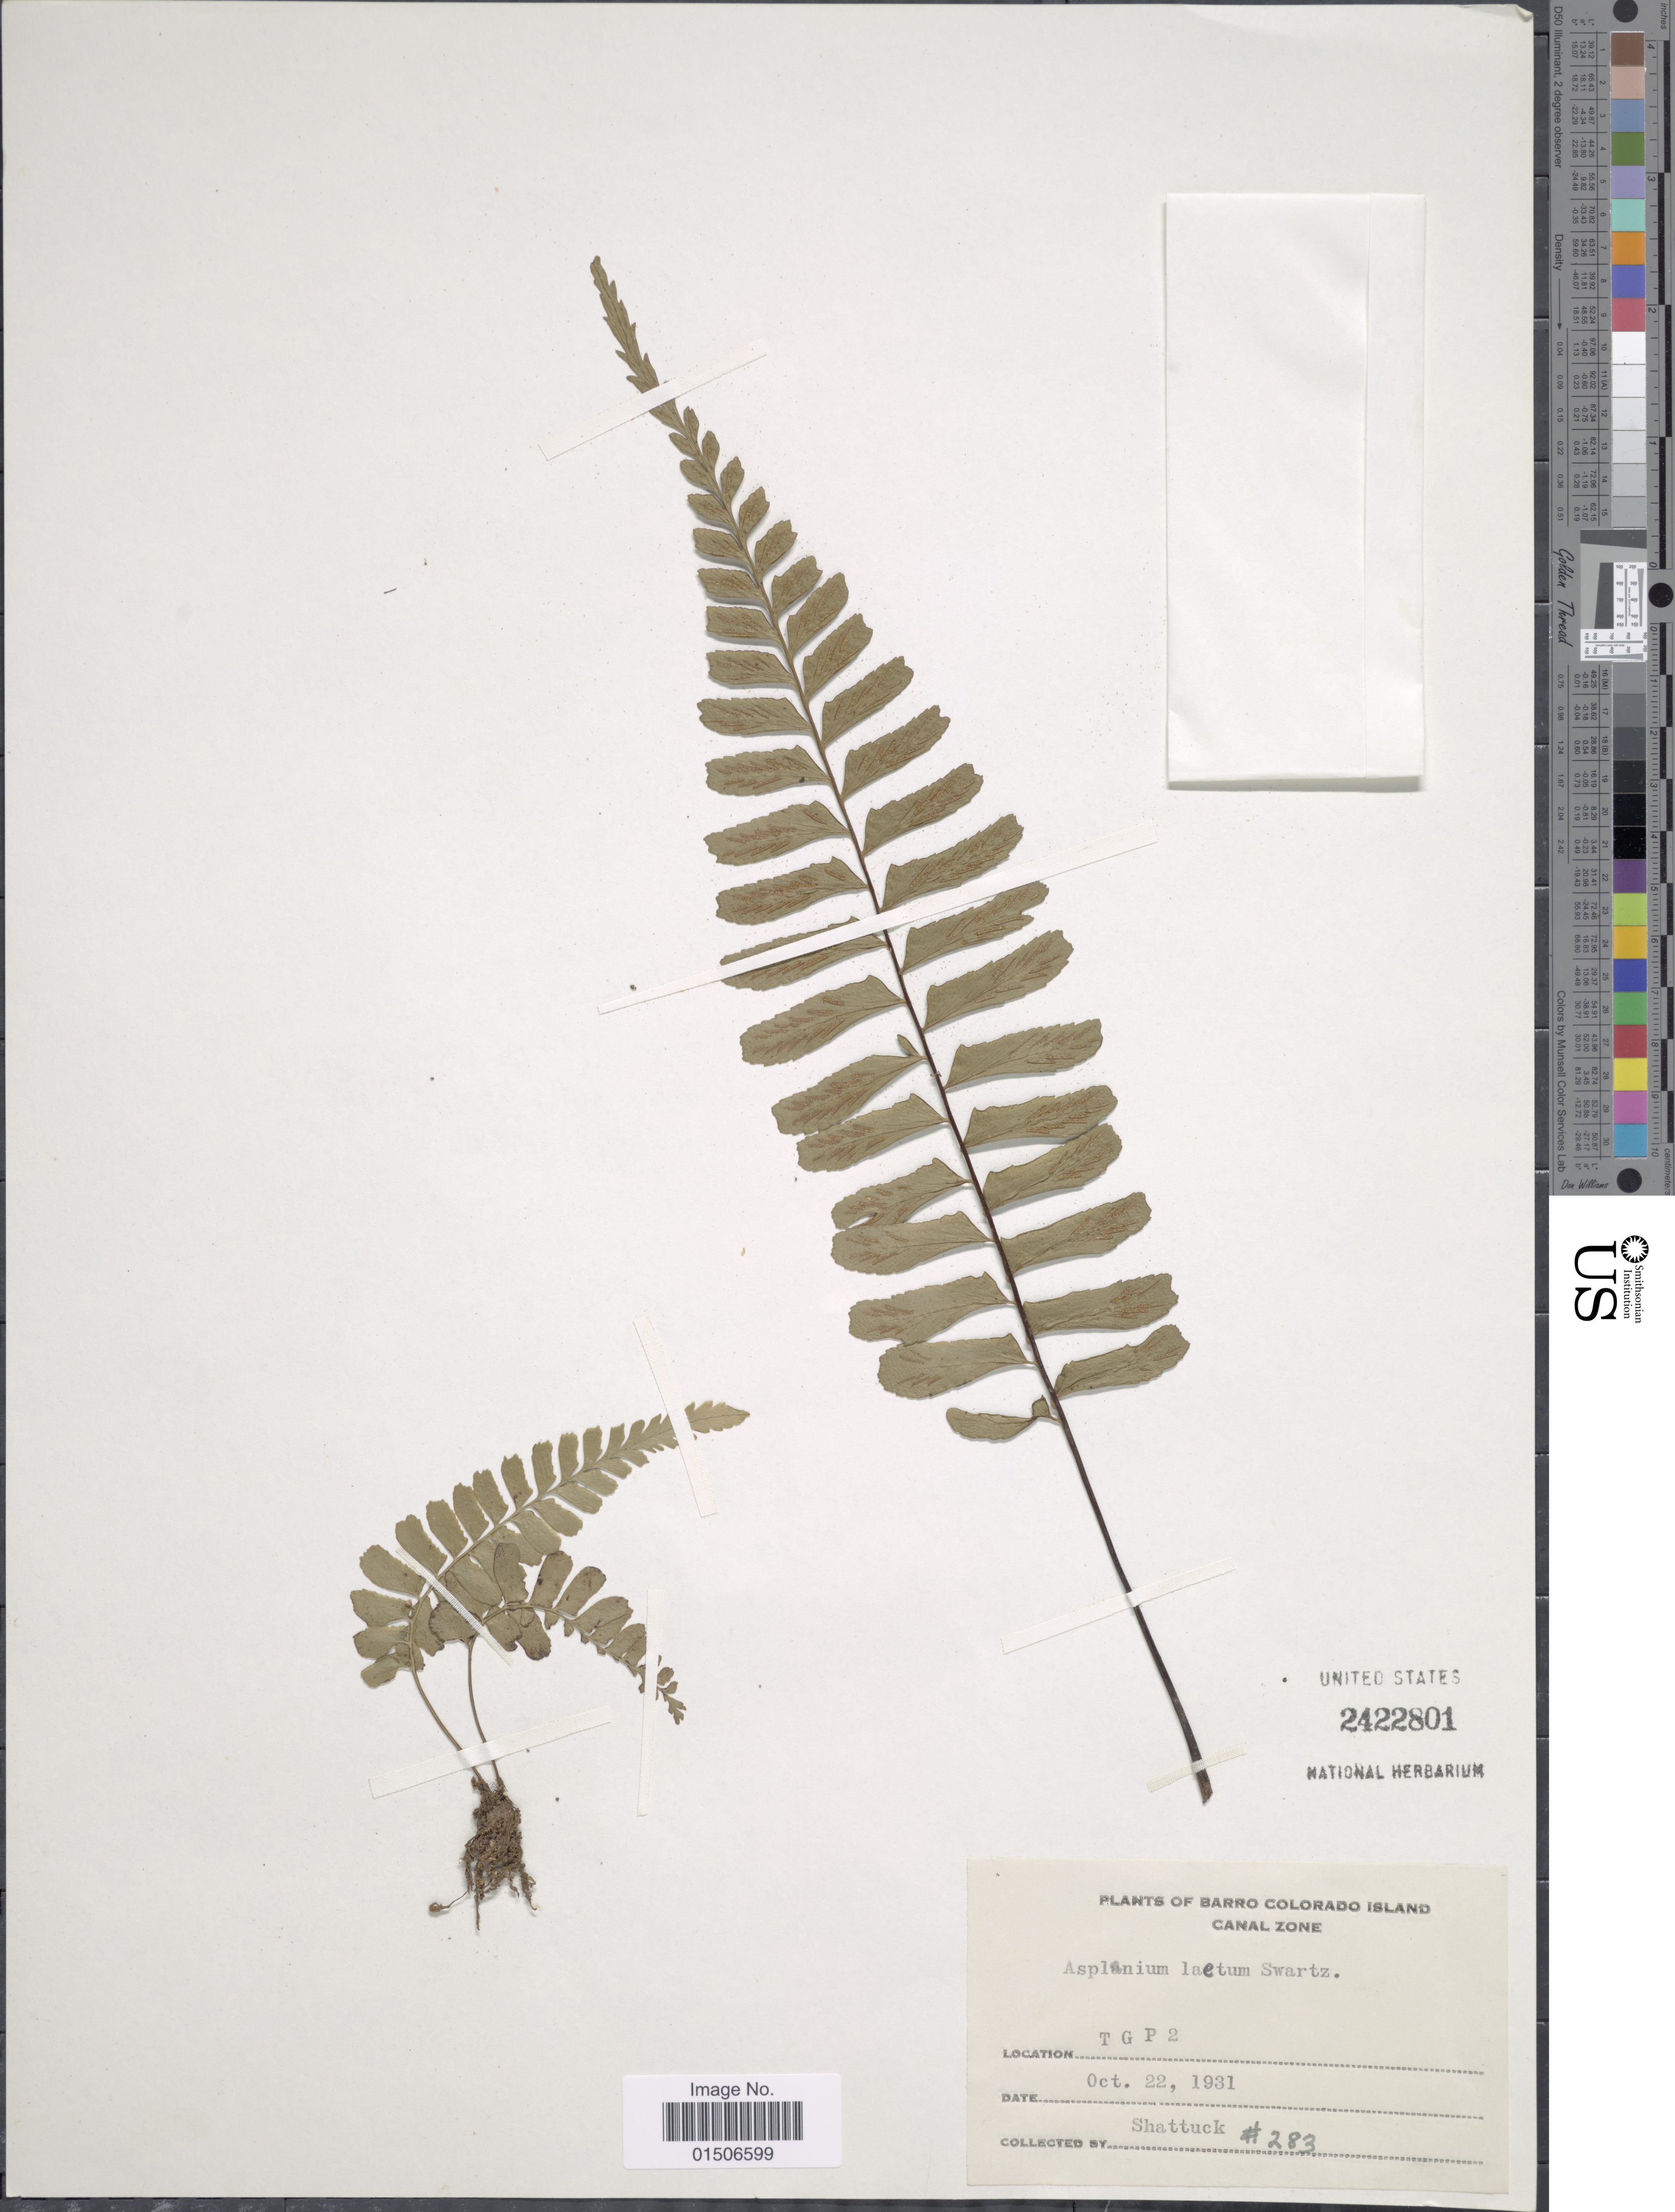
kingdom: Plantae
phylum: Tracheophyta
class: Polypodiopsida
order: Polypodiales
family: Aspleniaceae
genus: Asplenium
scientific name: Asplenium laetum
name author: Sw.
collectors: Shattuck, --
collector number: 283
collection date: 1931-10-22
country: Panama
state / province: Panamá Oeste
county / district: Canal Zone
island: Barro Colorado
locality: Barro Colorado Island, Canal Zone, T G P 2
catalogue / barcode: US 2422801